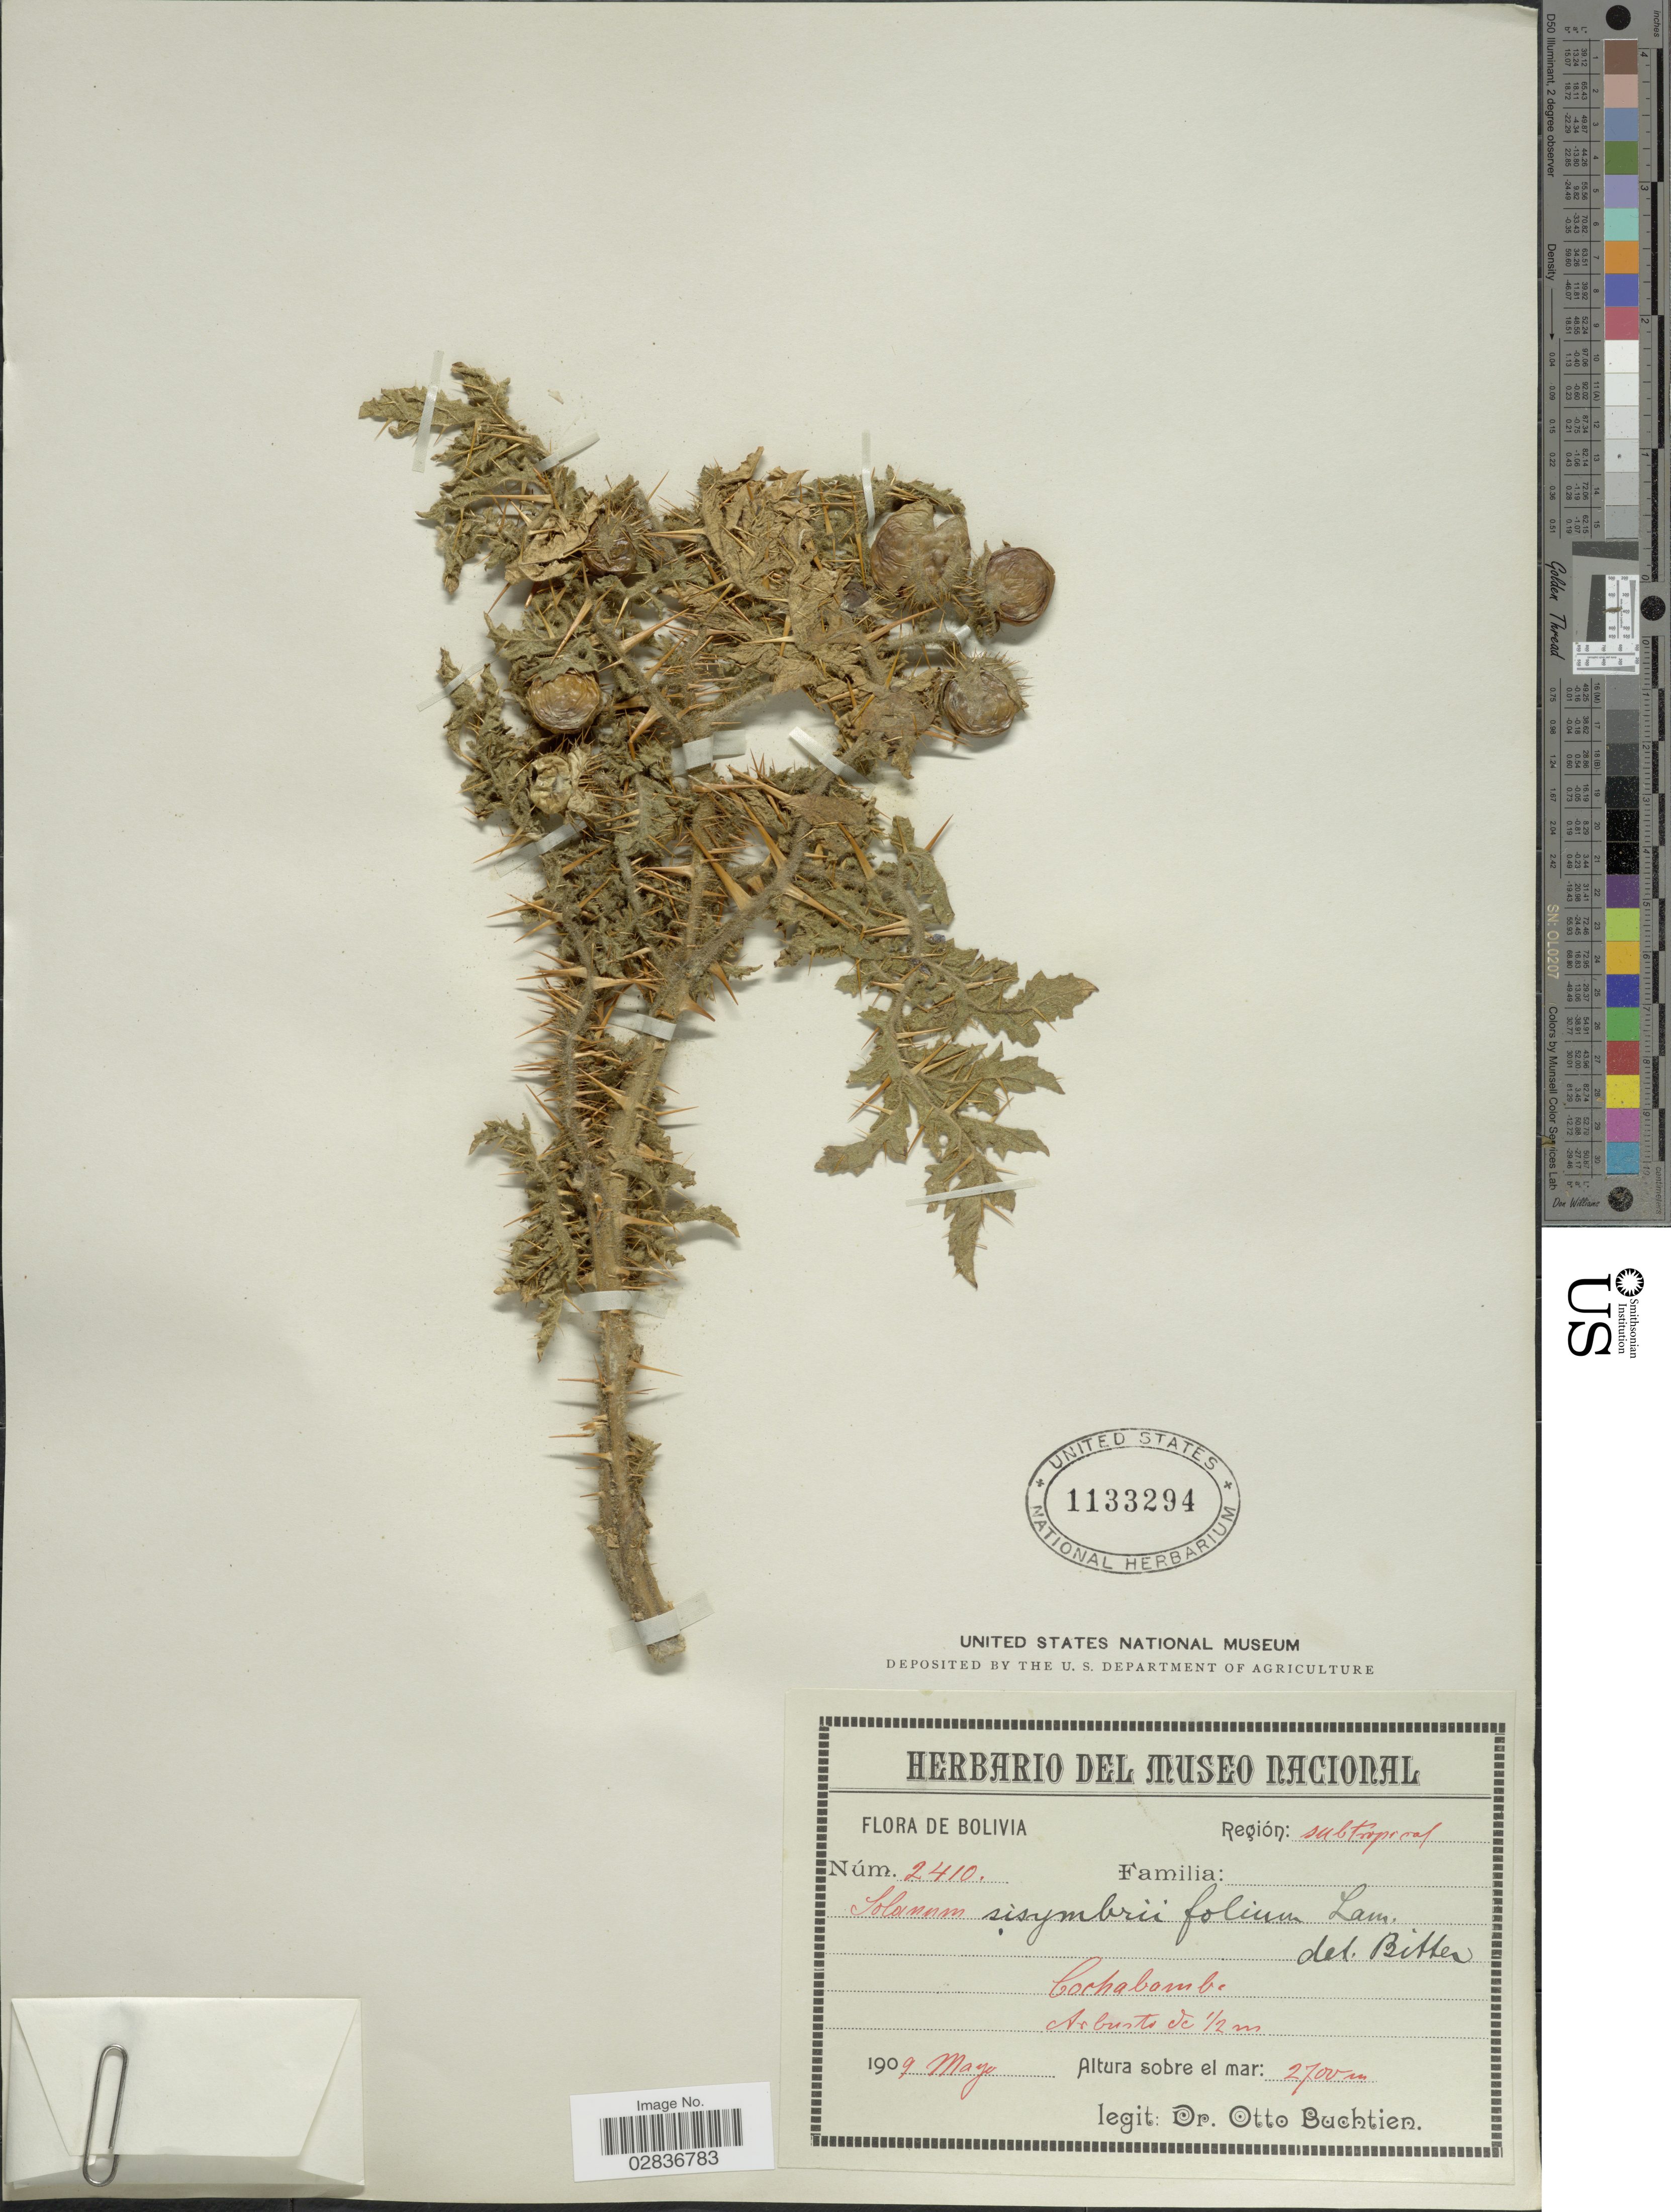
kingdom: Plantae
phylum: Tracheophyta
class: Magnoliopsida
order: Solanales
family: Solanaceae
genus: Solanum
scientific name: Solanum sisymbriifolium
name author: Lam.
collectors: O. Buchtien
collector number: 2410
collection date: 1909-05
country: Bolivia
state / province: Cochabamba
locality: Región: subtropical. Cochabamba.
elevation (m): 2700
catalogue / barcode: US 1133294